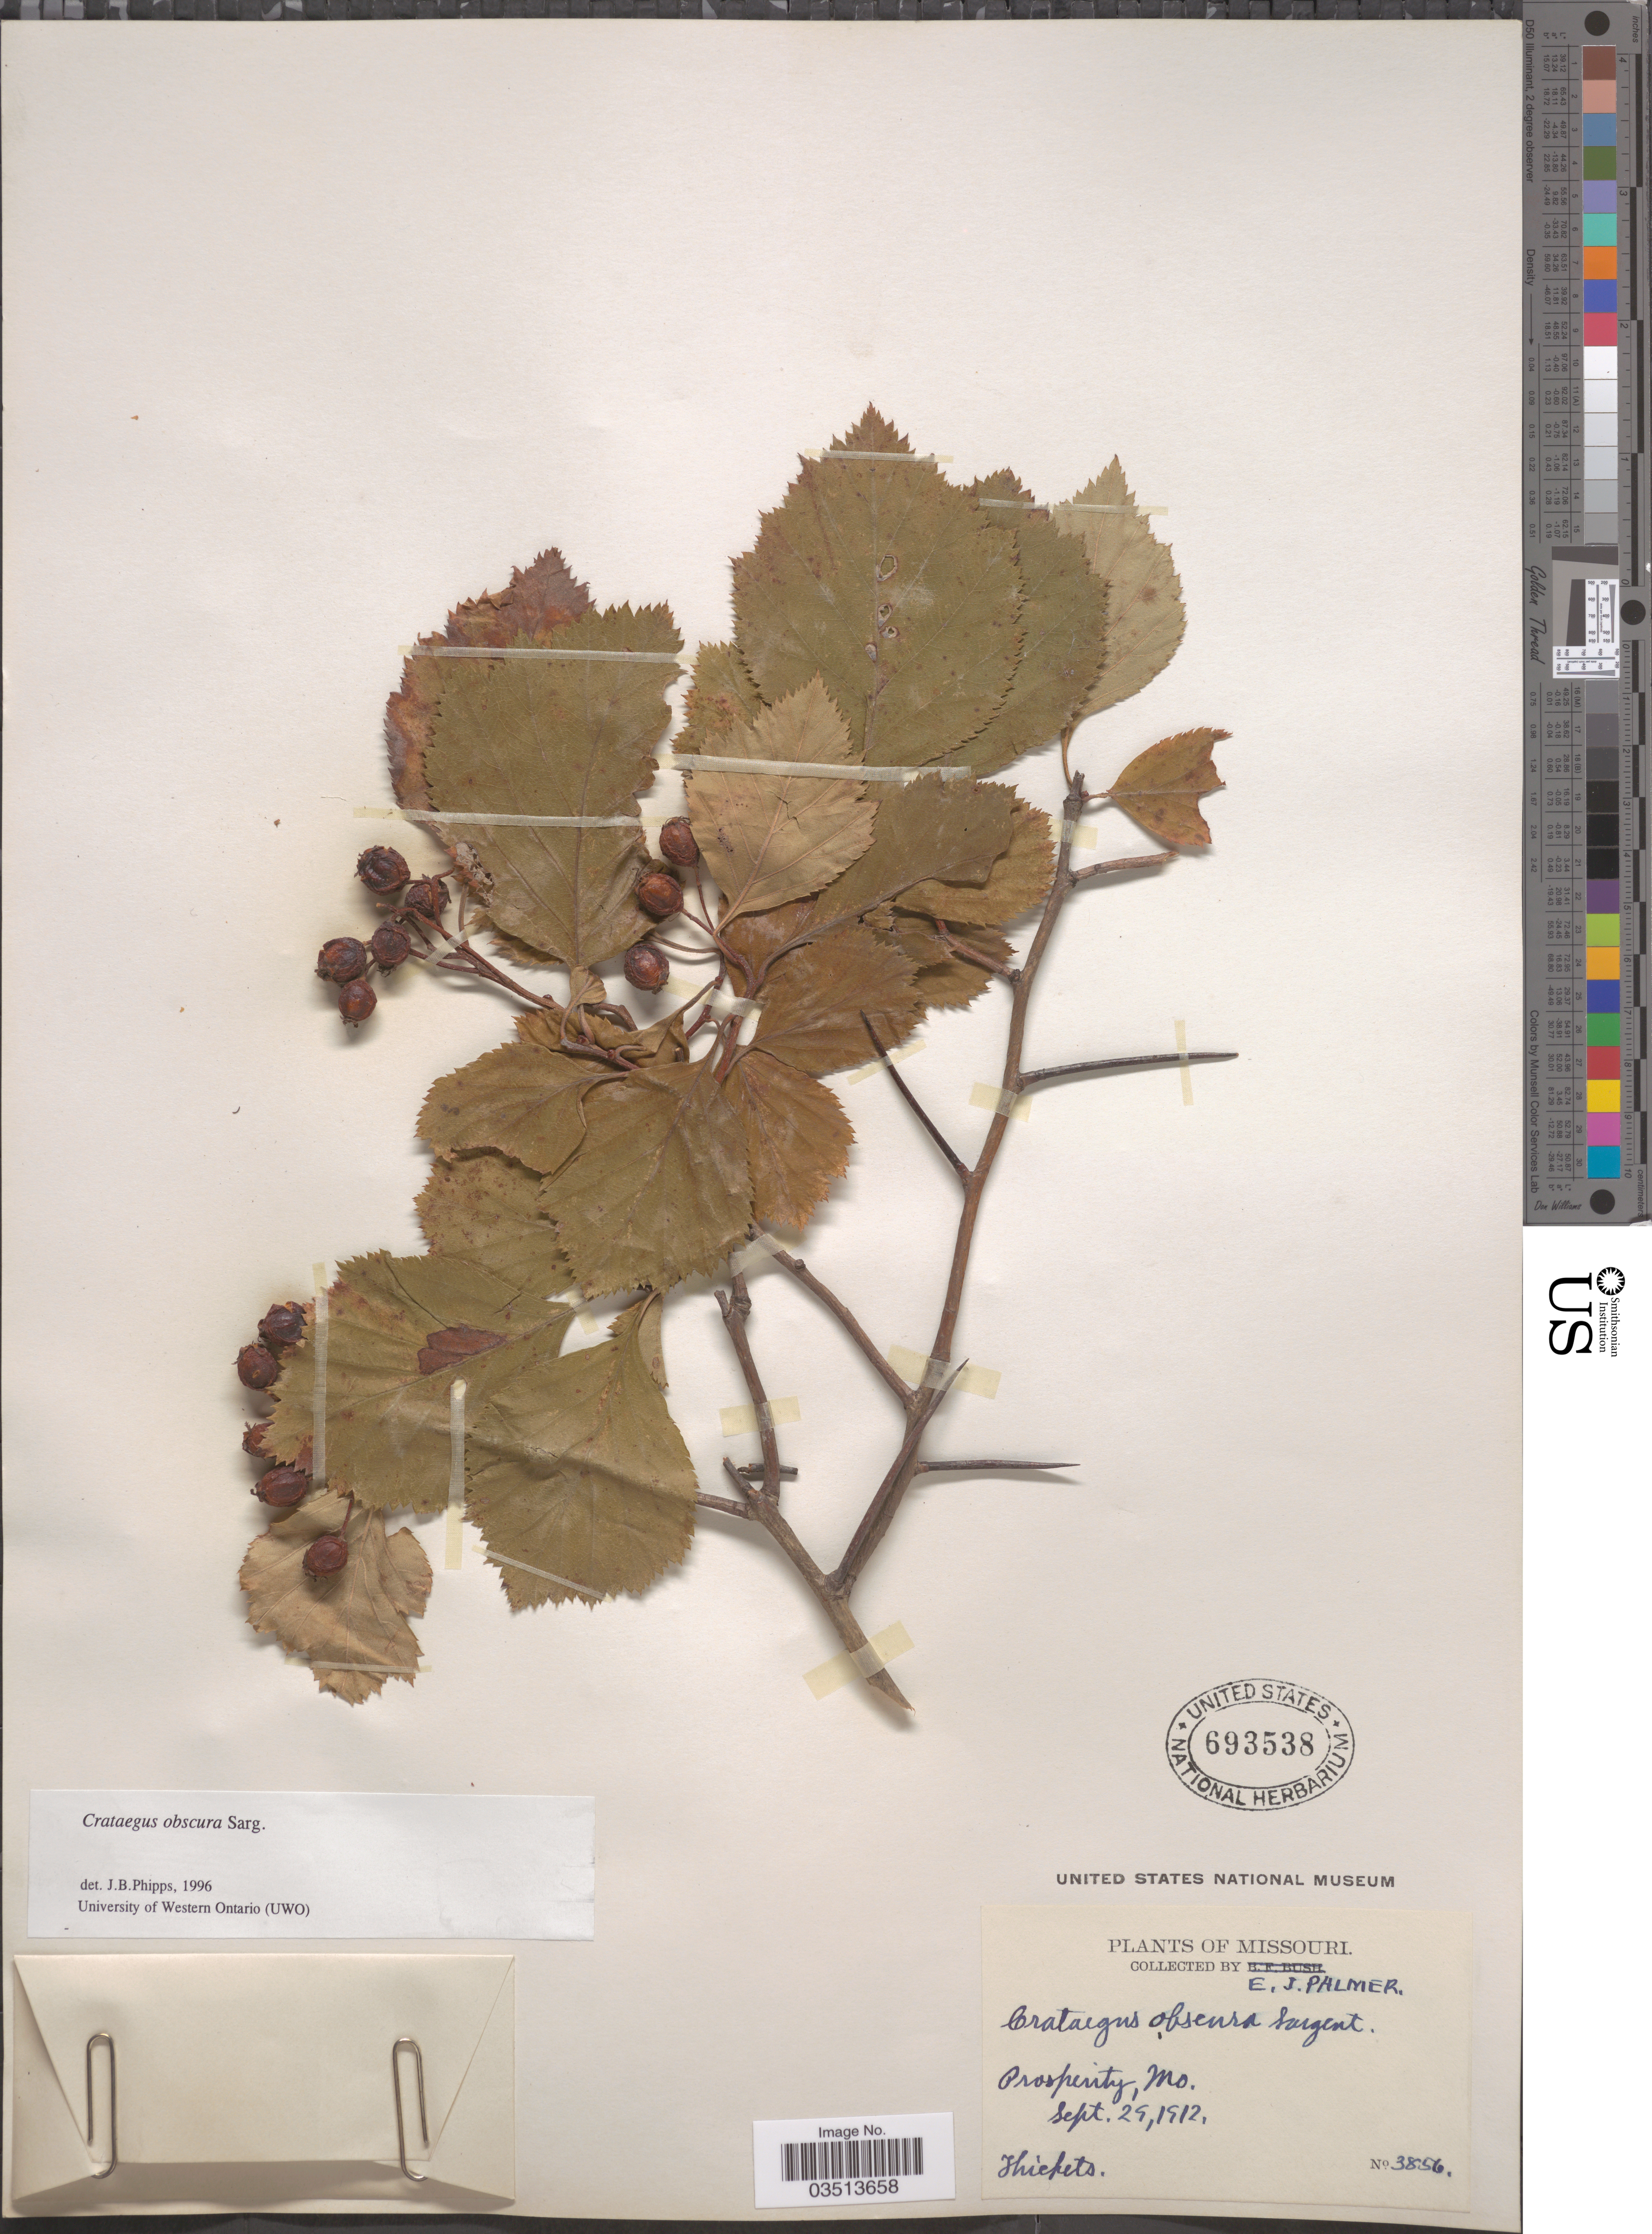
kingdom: Plantae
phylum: Tracheophyta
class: Magnoliopsida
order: Rosales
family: Rosaceae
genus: Crataegus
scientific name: Crataegus calpodendron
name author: (Ehrh.) Medik.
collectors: E. J. Palmer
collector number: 3856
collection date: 1912-09-29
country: United States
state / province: Missouri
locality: Prosperity.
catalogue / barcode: US 693538